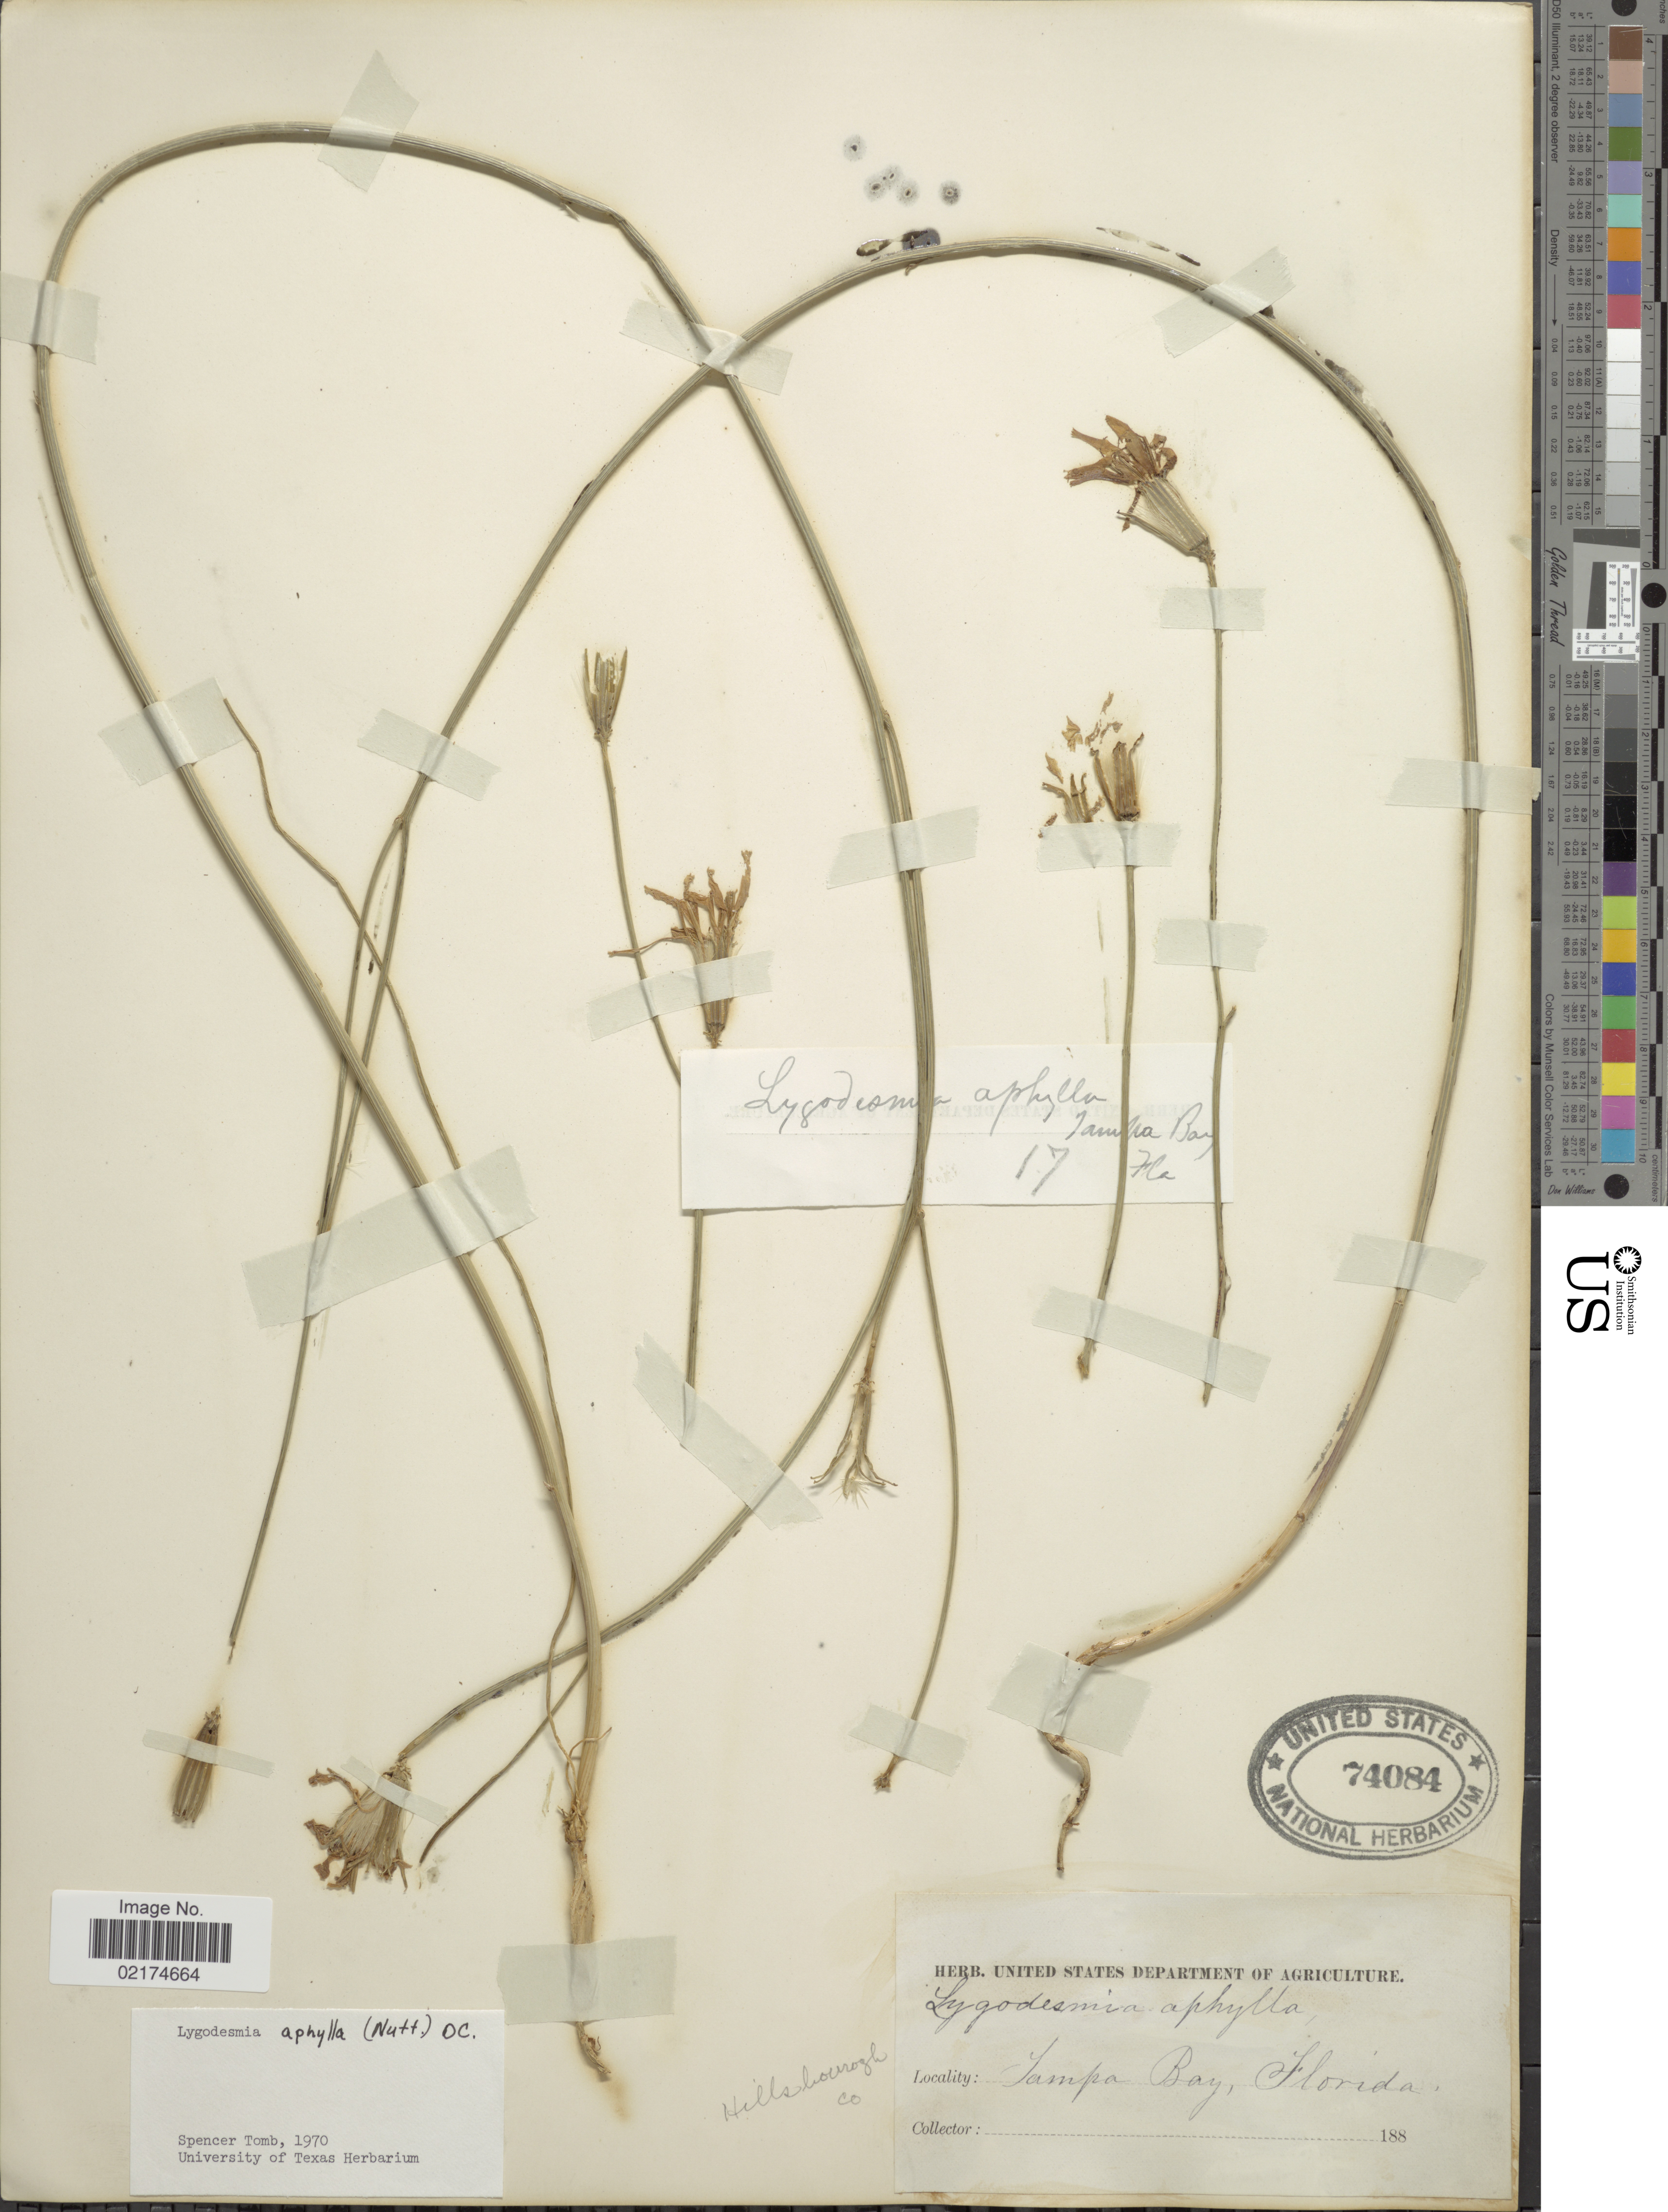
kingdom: Plantae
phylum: Tracheophyta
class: Magnoliopsida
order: Asterales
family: Asteraceae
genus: Lygodesmia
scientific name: Lygodesmia aphylla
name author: (Nutt.) DC.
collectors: ex herb. U. S. Department of Agriculture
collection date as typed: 188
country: United States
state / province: Florida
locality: Tampa Bay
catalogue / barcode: US 74084